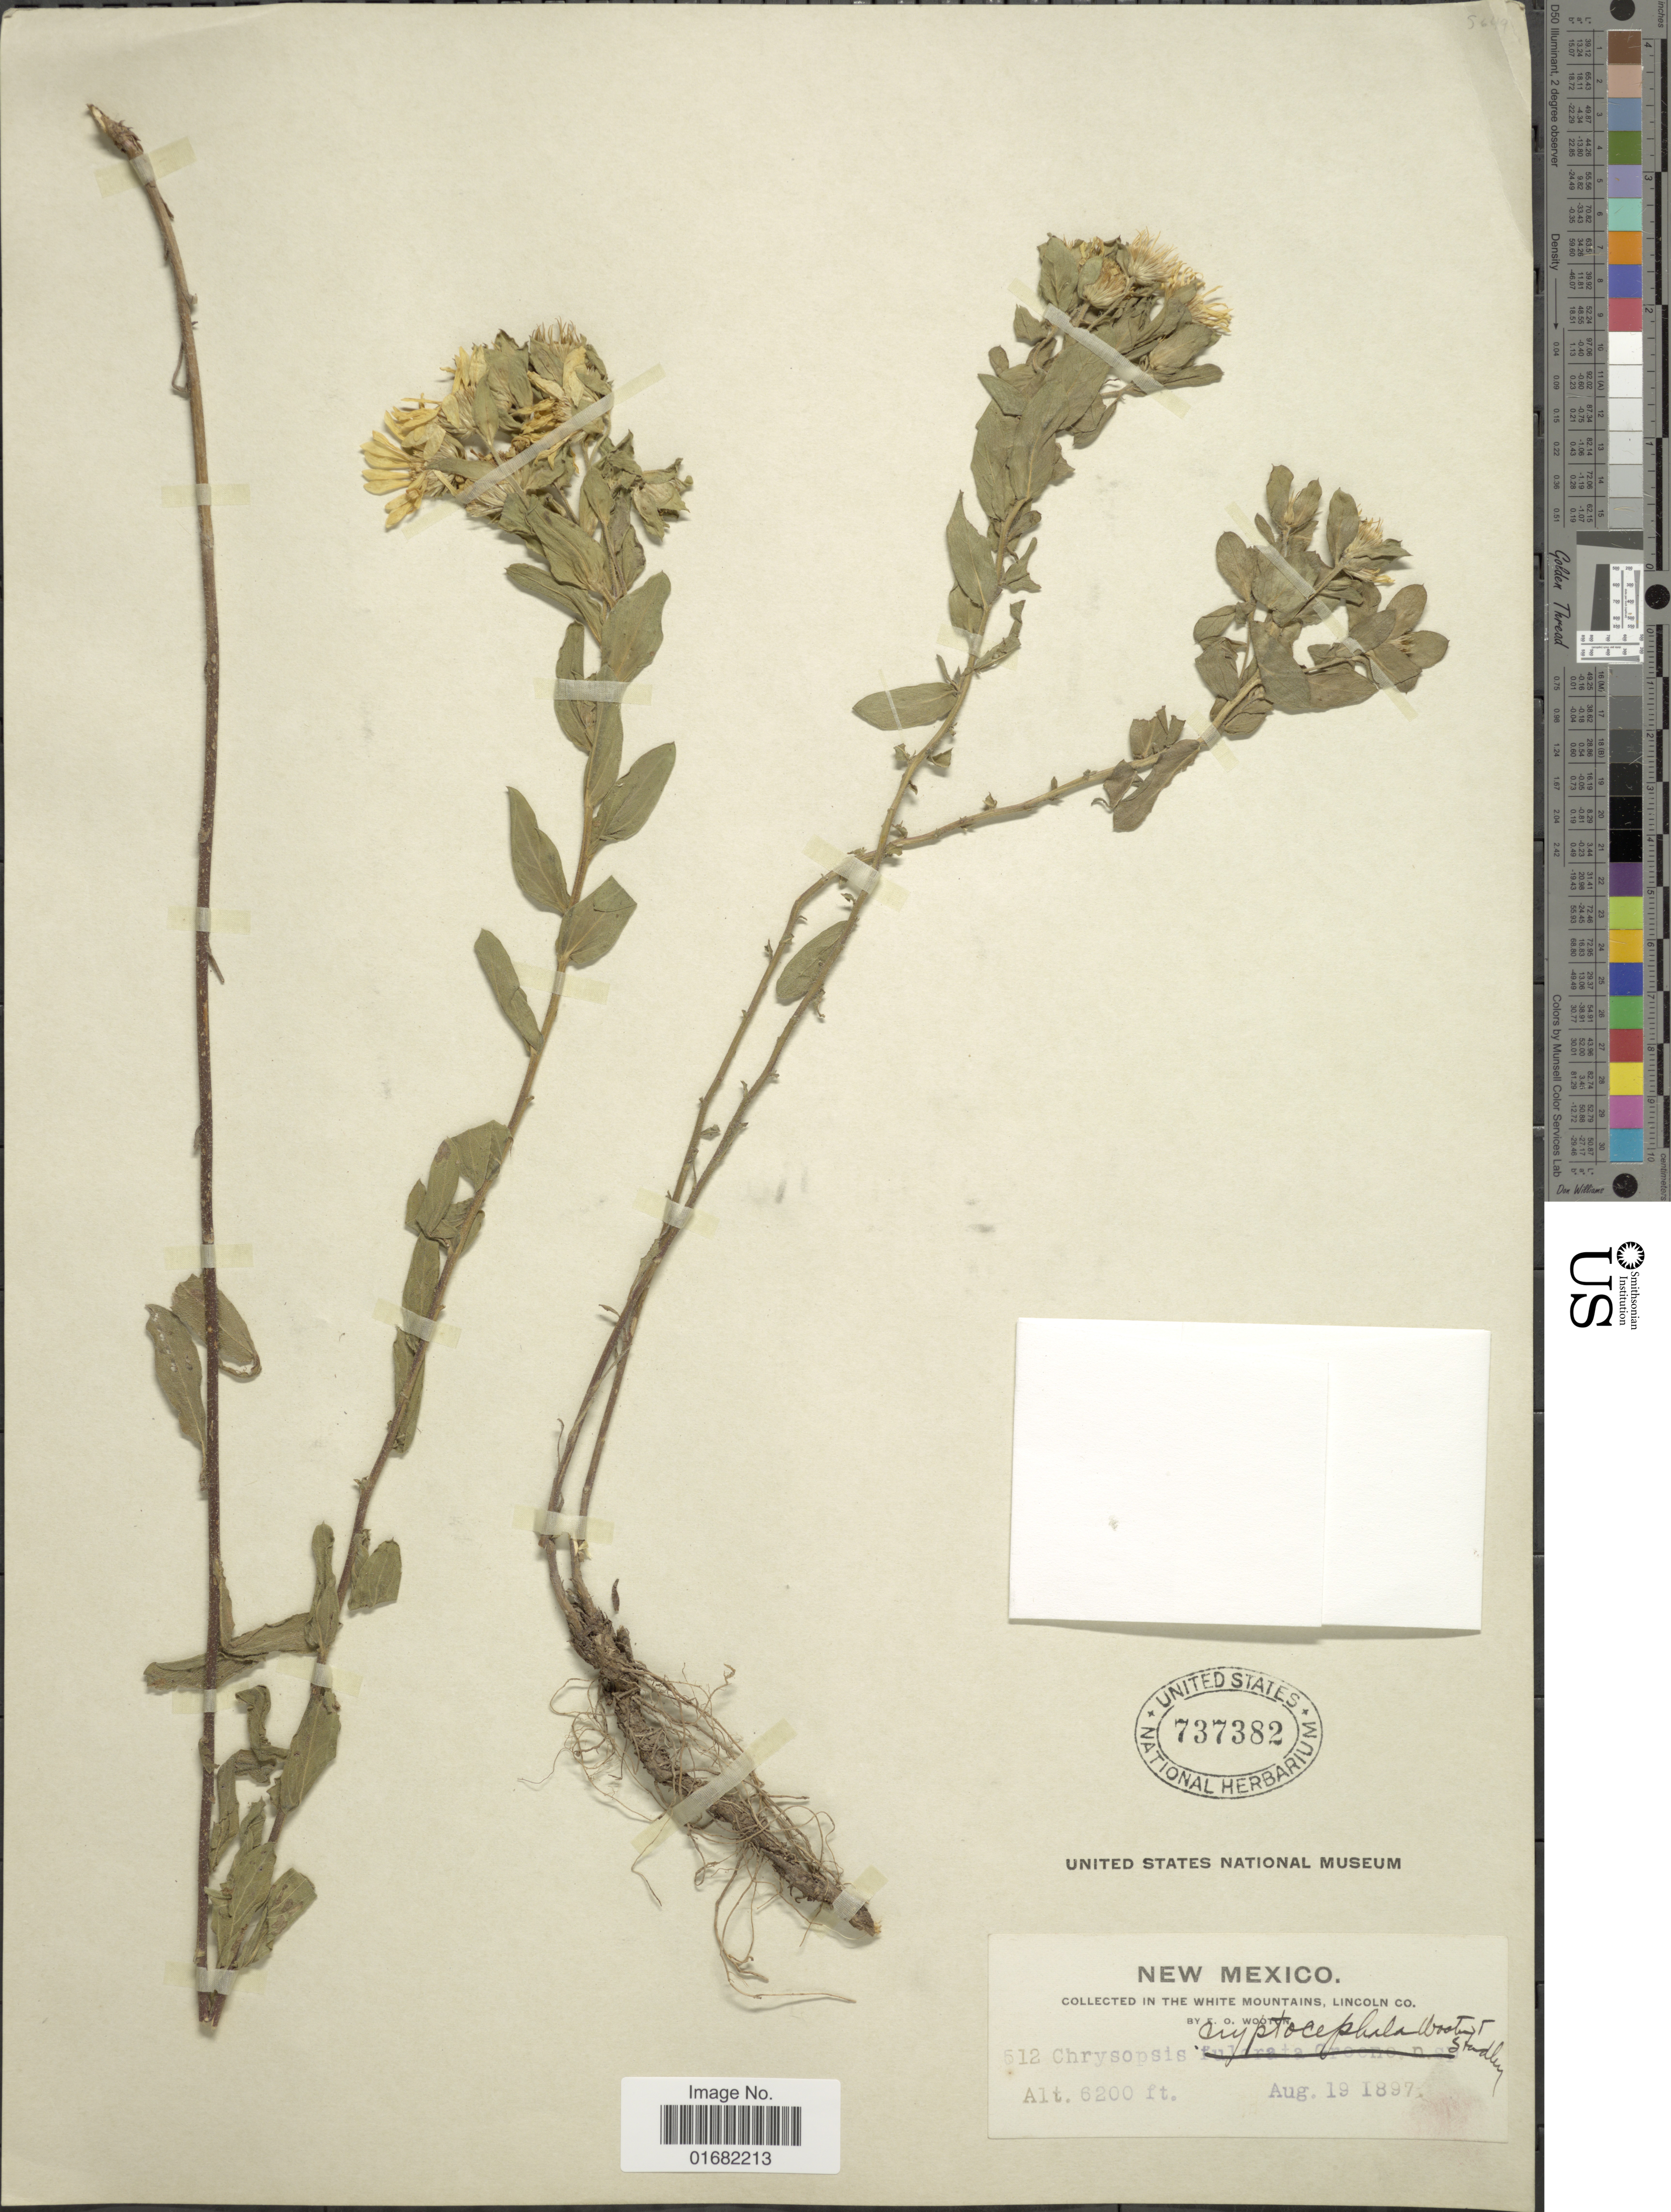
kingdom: Plantae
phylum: Tracheophyta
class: Magnoliopsida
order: Asterales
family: Asteraceae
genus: Heterotheca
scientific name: Heterotheca cryptocephala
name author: (Wooton & Standl.) G.L. Nesom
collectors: E. O. Wooton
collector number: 612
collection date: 1897-08-19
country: United States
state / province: New Mexico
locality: The White Mountains, Lincoln Co.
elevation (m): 1890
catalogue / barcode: US 737382